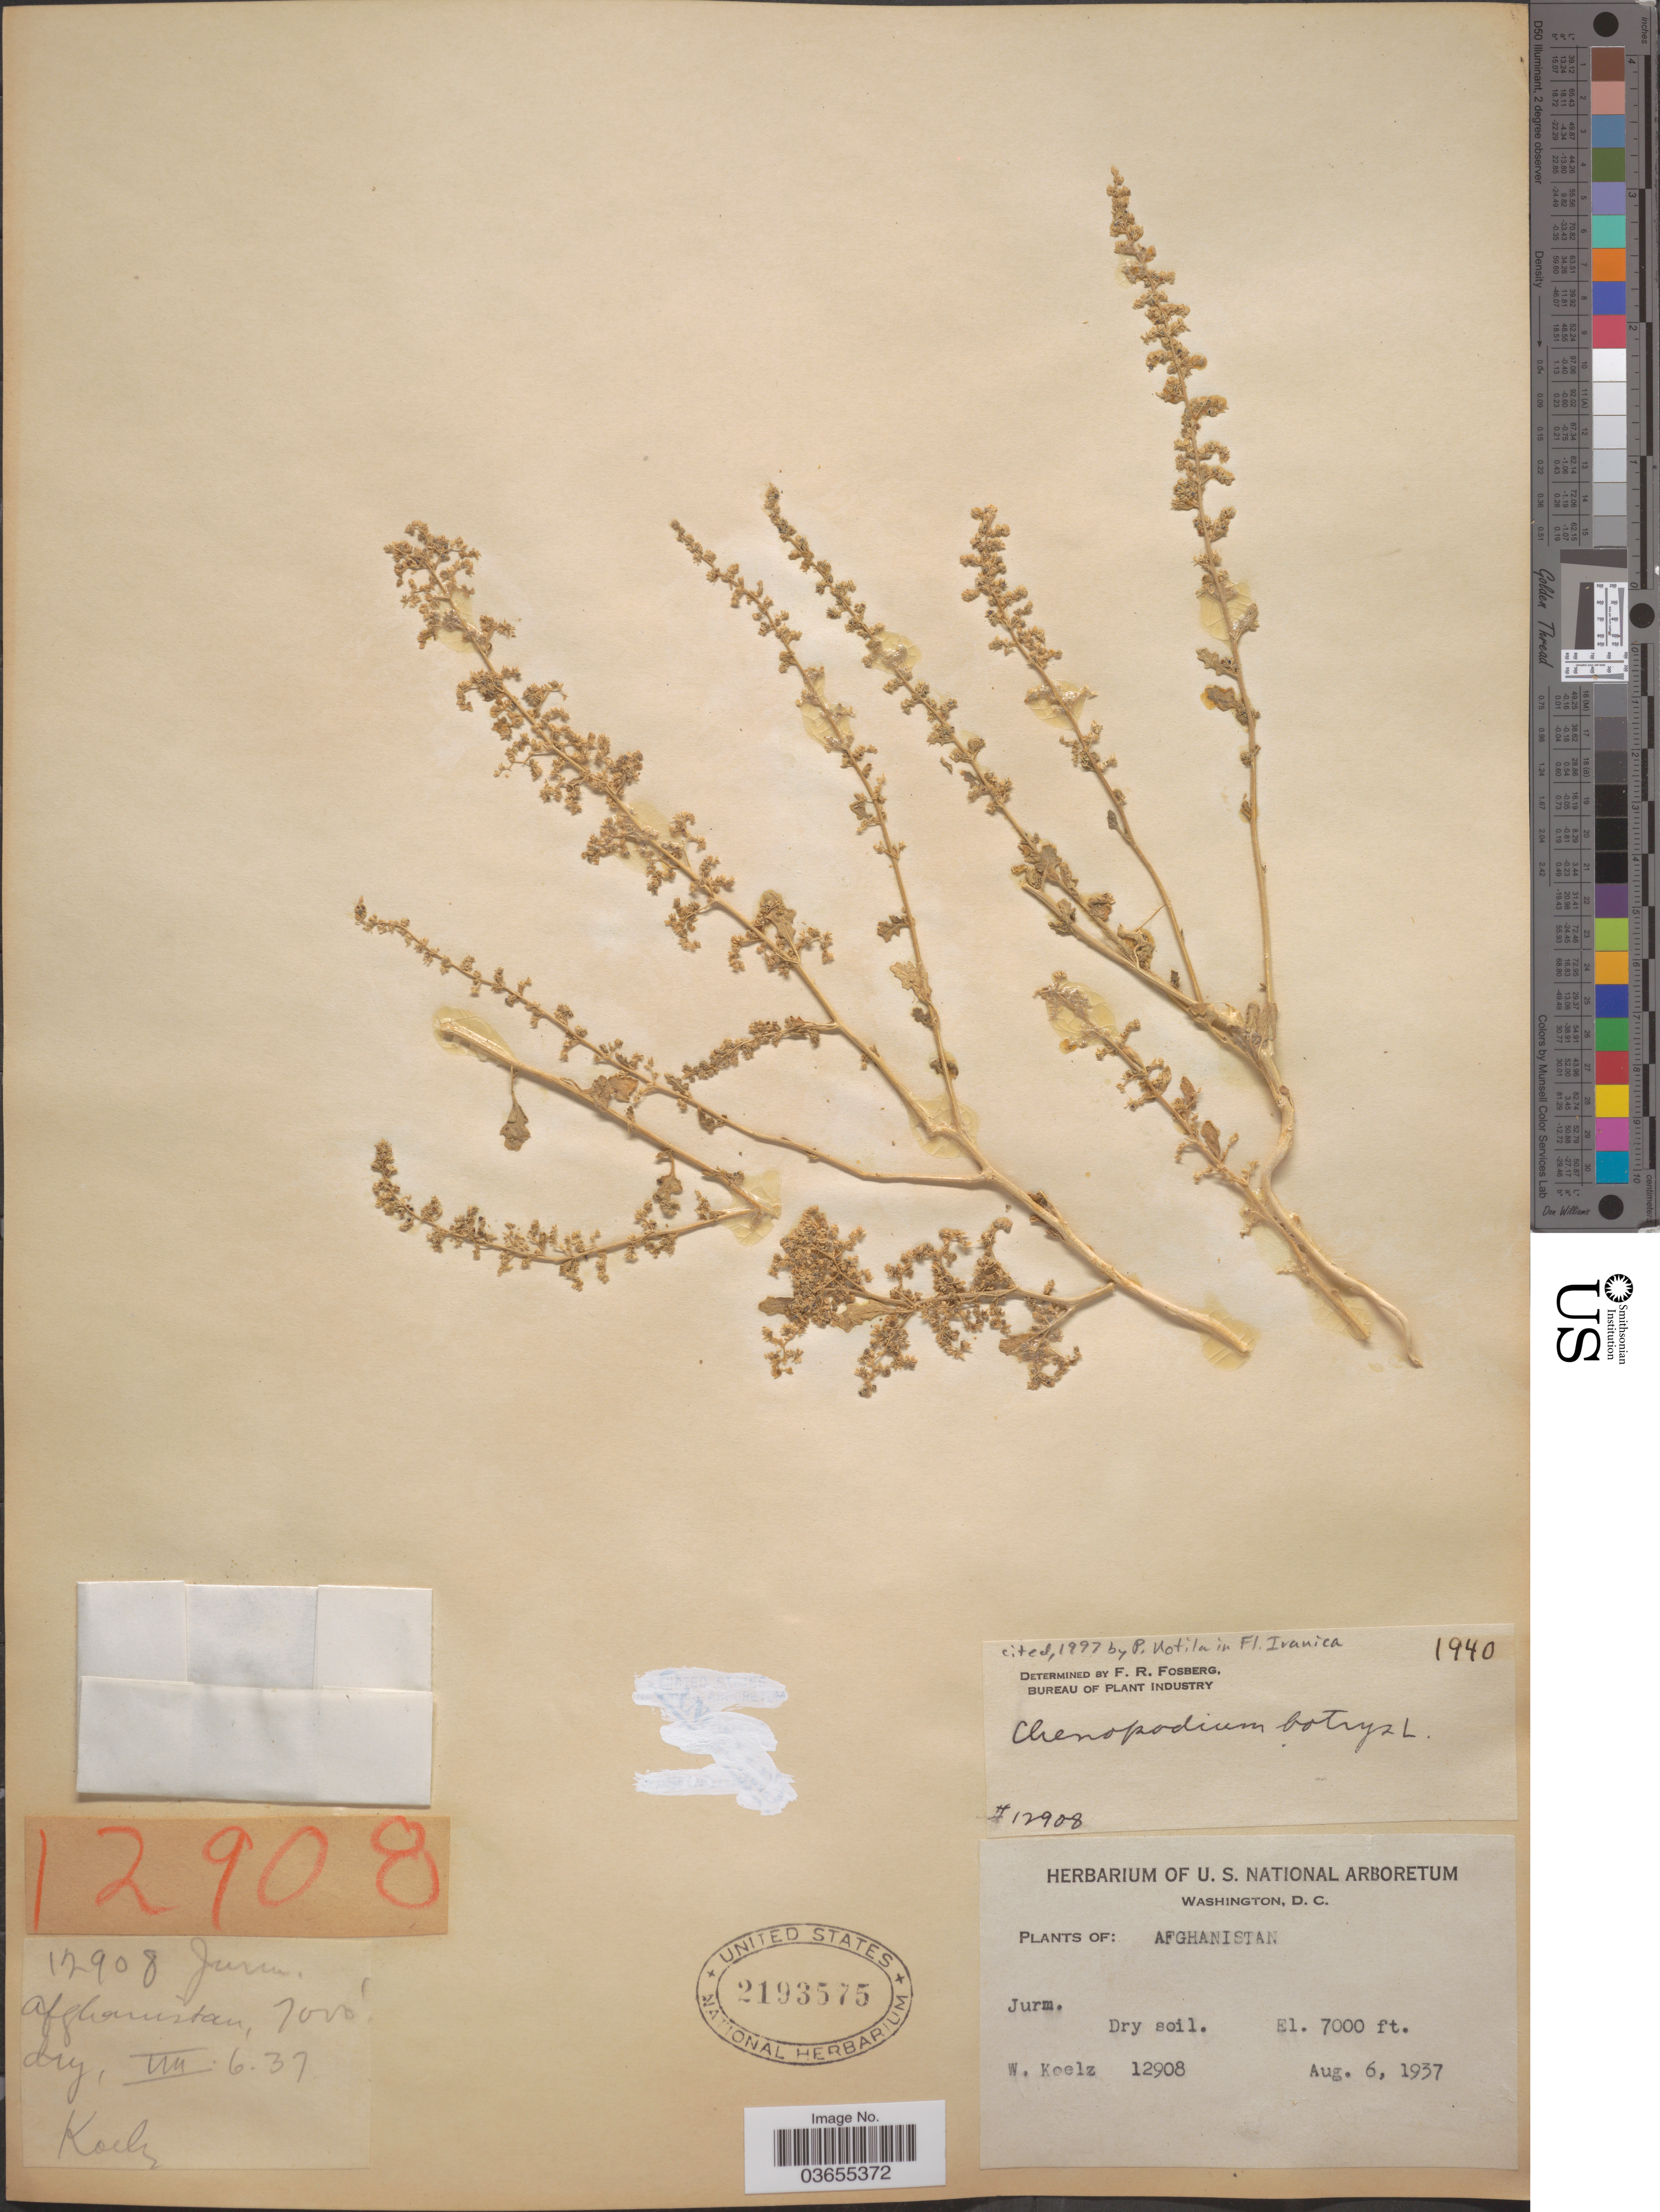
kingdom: Plantae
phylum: Tracheophyta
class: Magnoliopsida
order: Caryophyllales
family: Amaranthaceae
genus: Chenopodium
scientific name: Chenopodium botrys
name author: L.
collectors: W. Koelz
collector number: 12908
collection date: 1937-08-06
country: Afghanistan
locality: Jurm.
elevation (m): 2134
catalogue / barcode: US 2193575